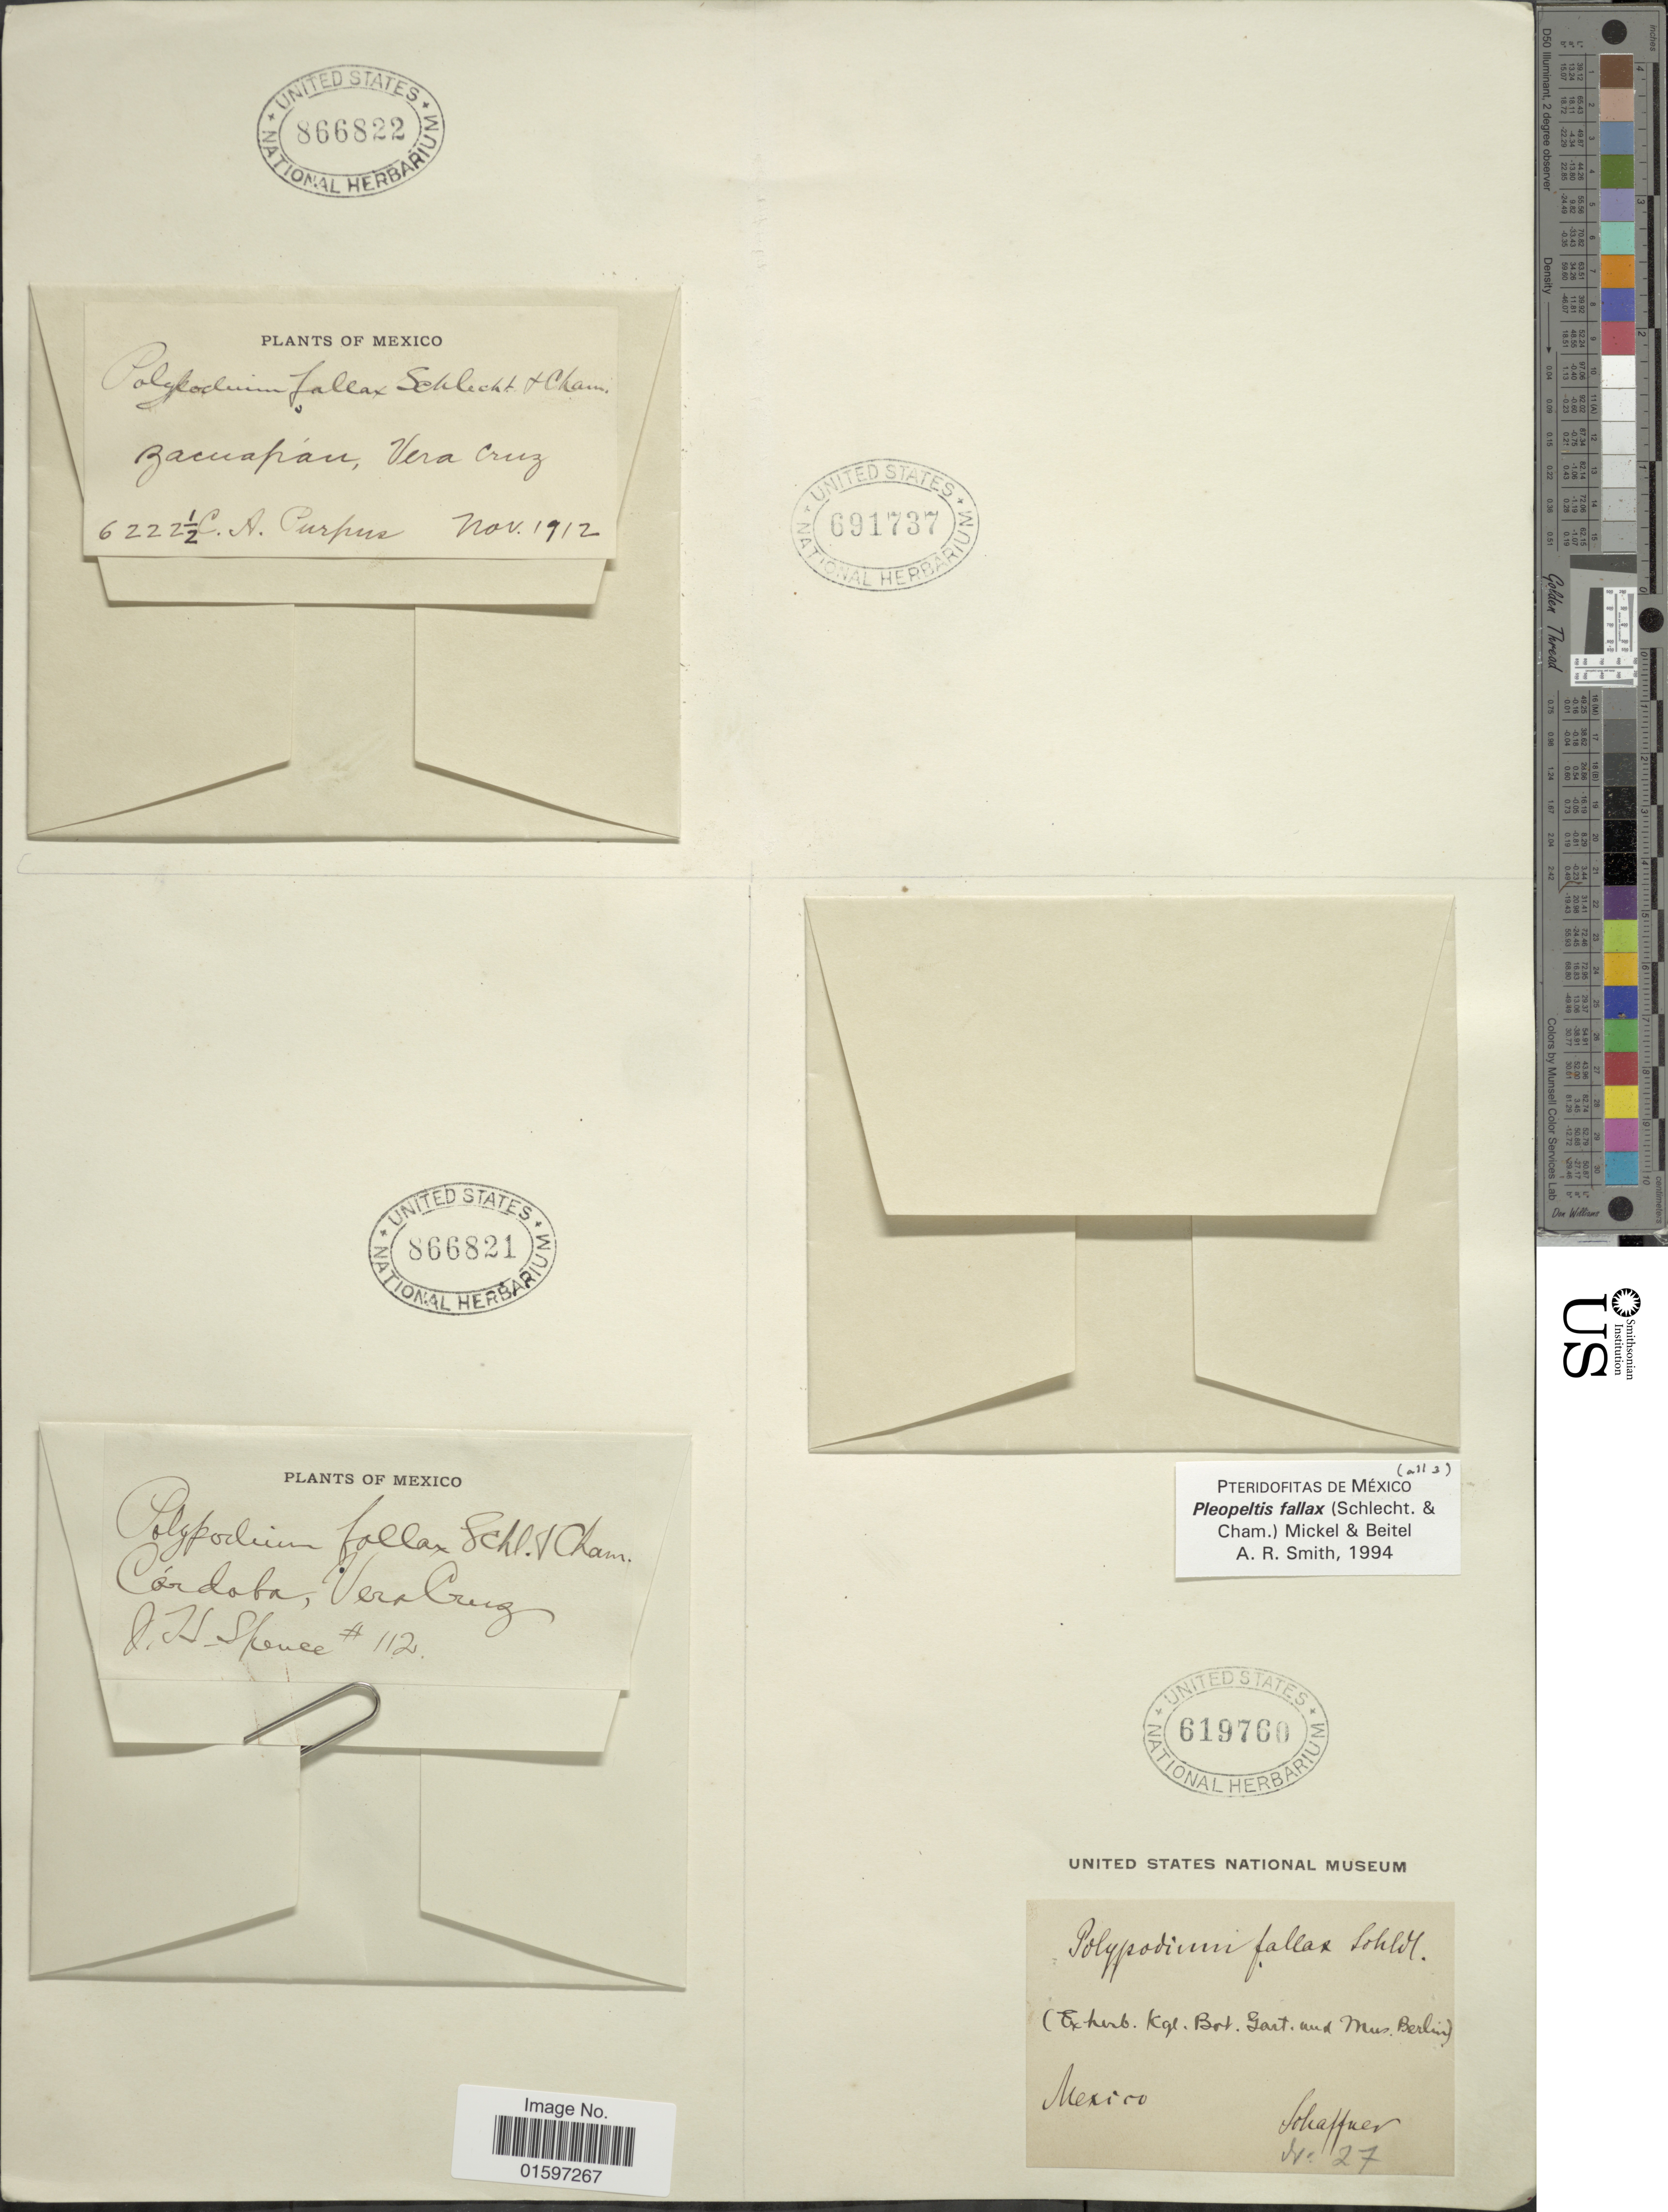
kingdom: Plantae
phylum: Tracheophyta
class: Polypodiopsida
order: Polypodiales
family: Polypodiaceae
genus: Pleopeltis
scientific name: Pleopeltis fallax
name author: (Schltdl. & Cham.) Mickel & Beitel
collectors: C. A. Purpus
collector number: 6222 1/2*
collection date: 1912-11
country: Mexico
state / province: Veracruz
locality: Mexico, Zacuapán, Vera Cruz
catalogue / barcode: US 866822-4